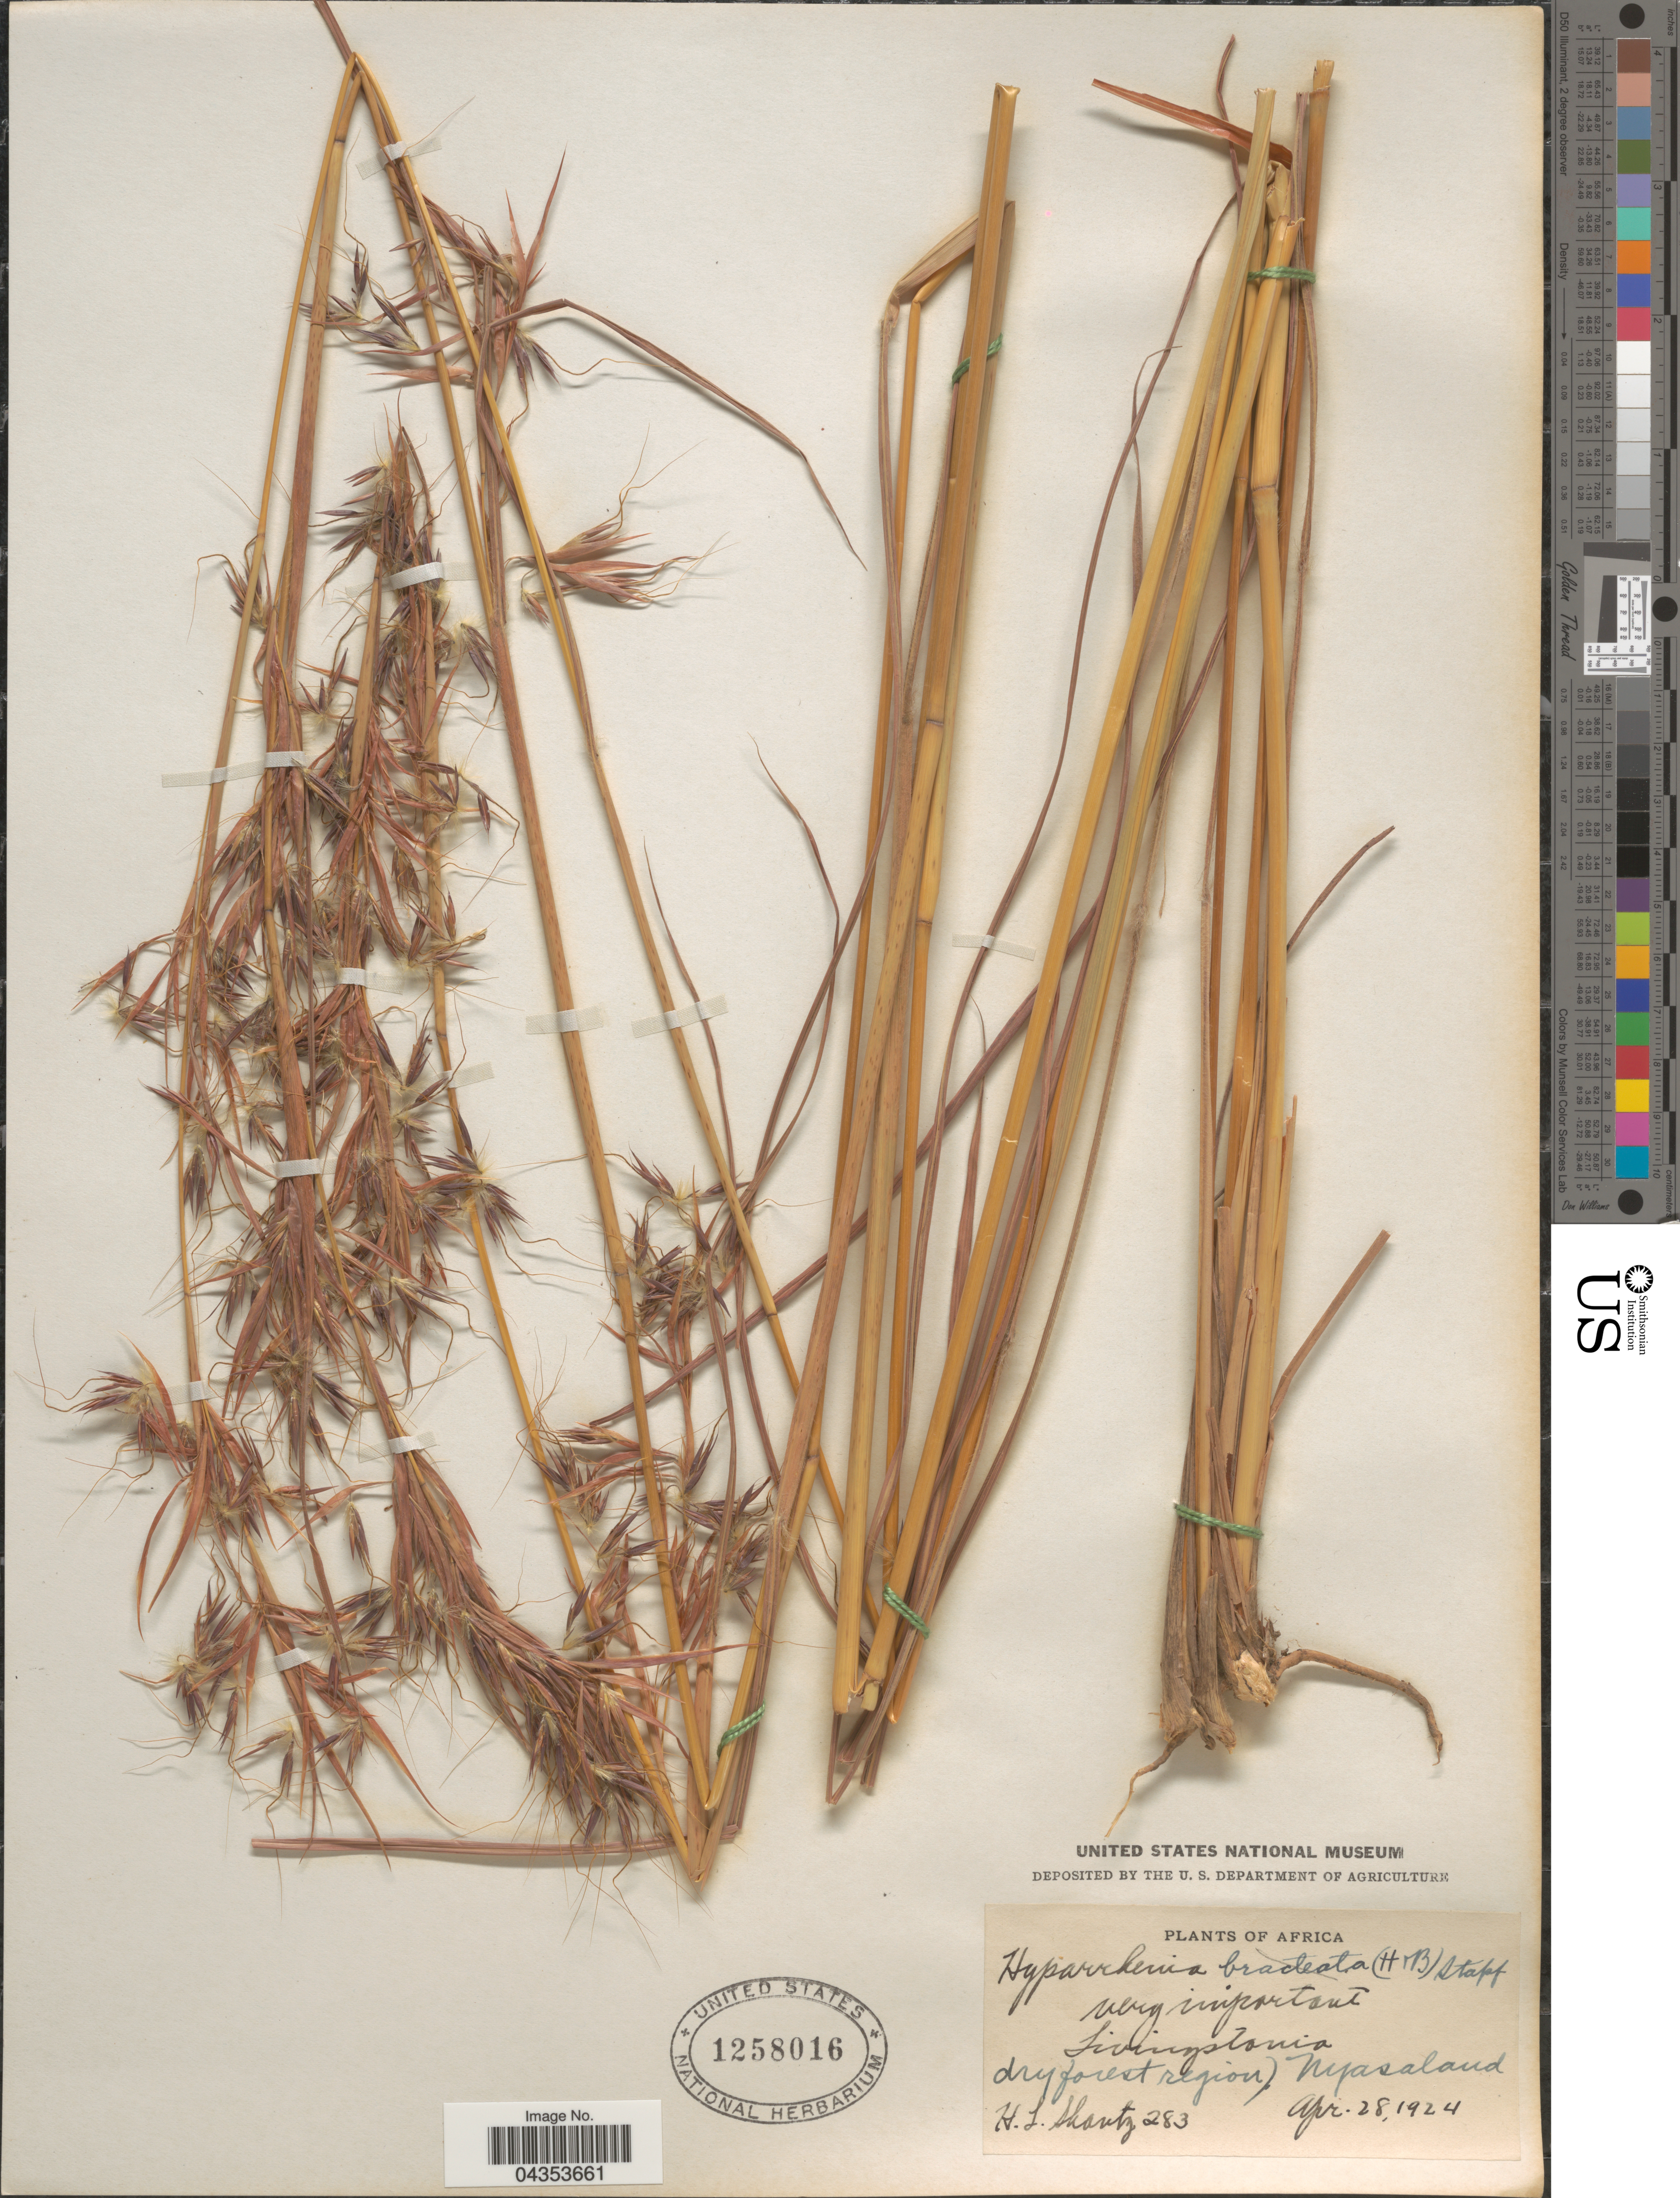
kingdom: Plantae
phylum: Tracheophyta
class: Liliopsida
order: Poales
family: Poaceae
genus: Hyparrhenia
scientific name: Hyparrhenia newtonii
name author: (Hack.) Staf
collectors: H. Shantz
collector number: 283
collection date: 1924-04-28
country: Malawi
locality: Livingstonia. (dry forest region) Nyasaland.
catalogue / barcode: US 1258016